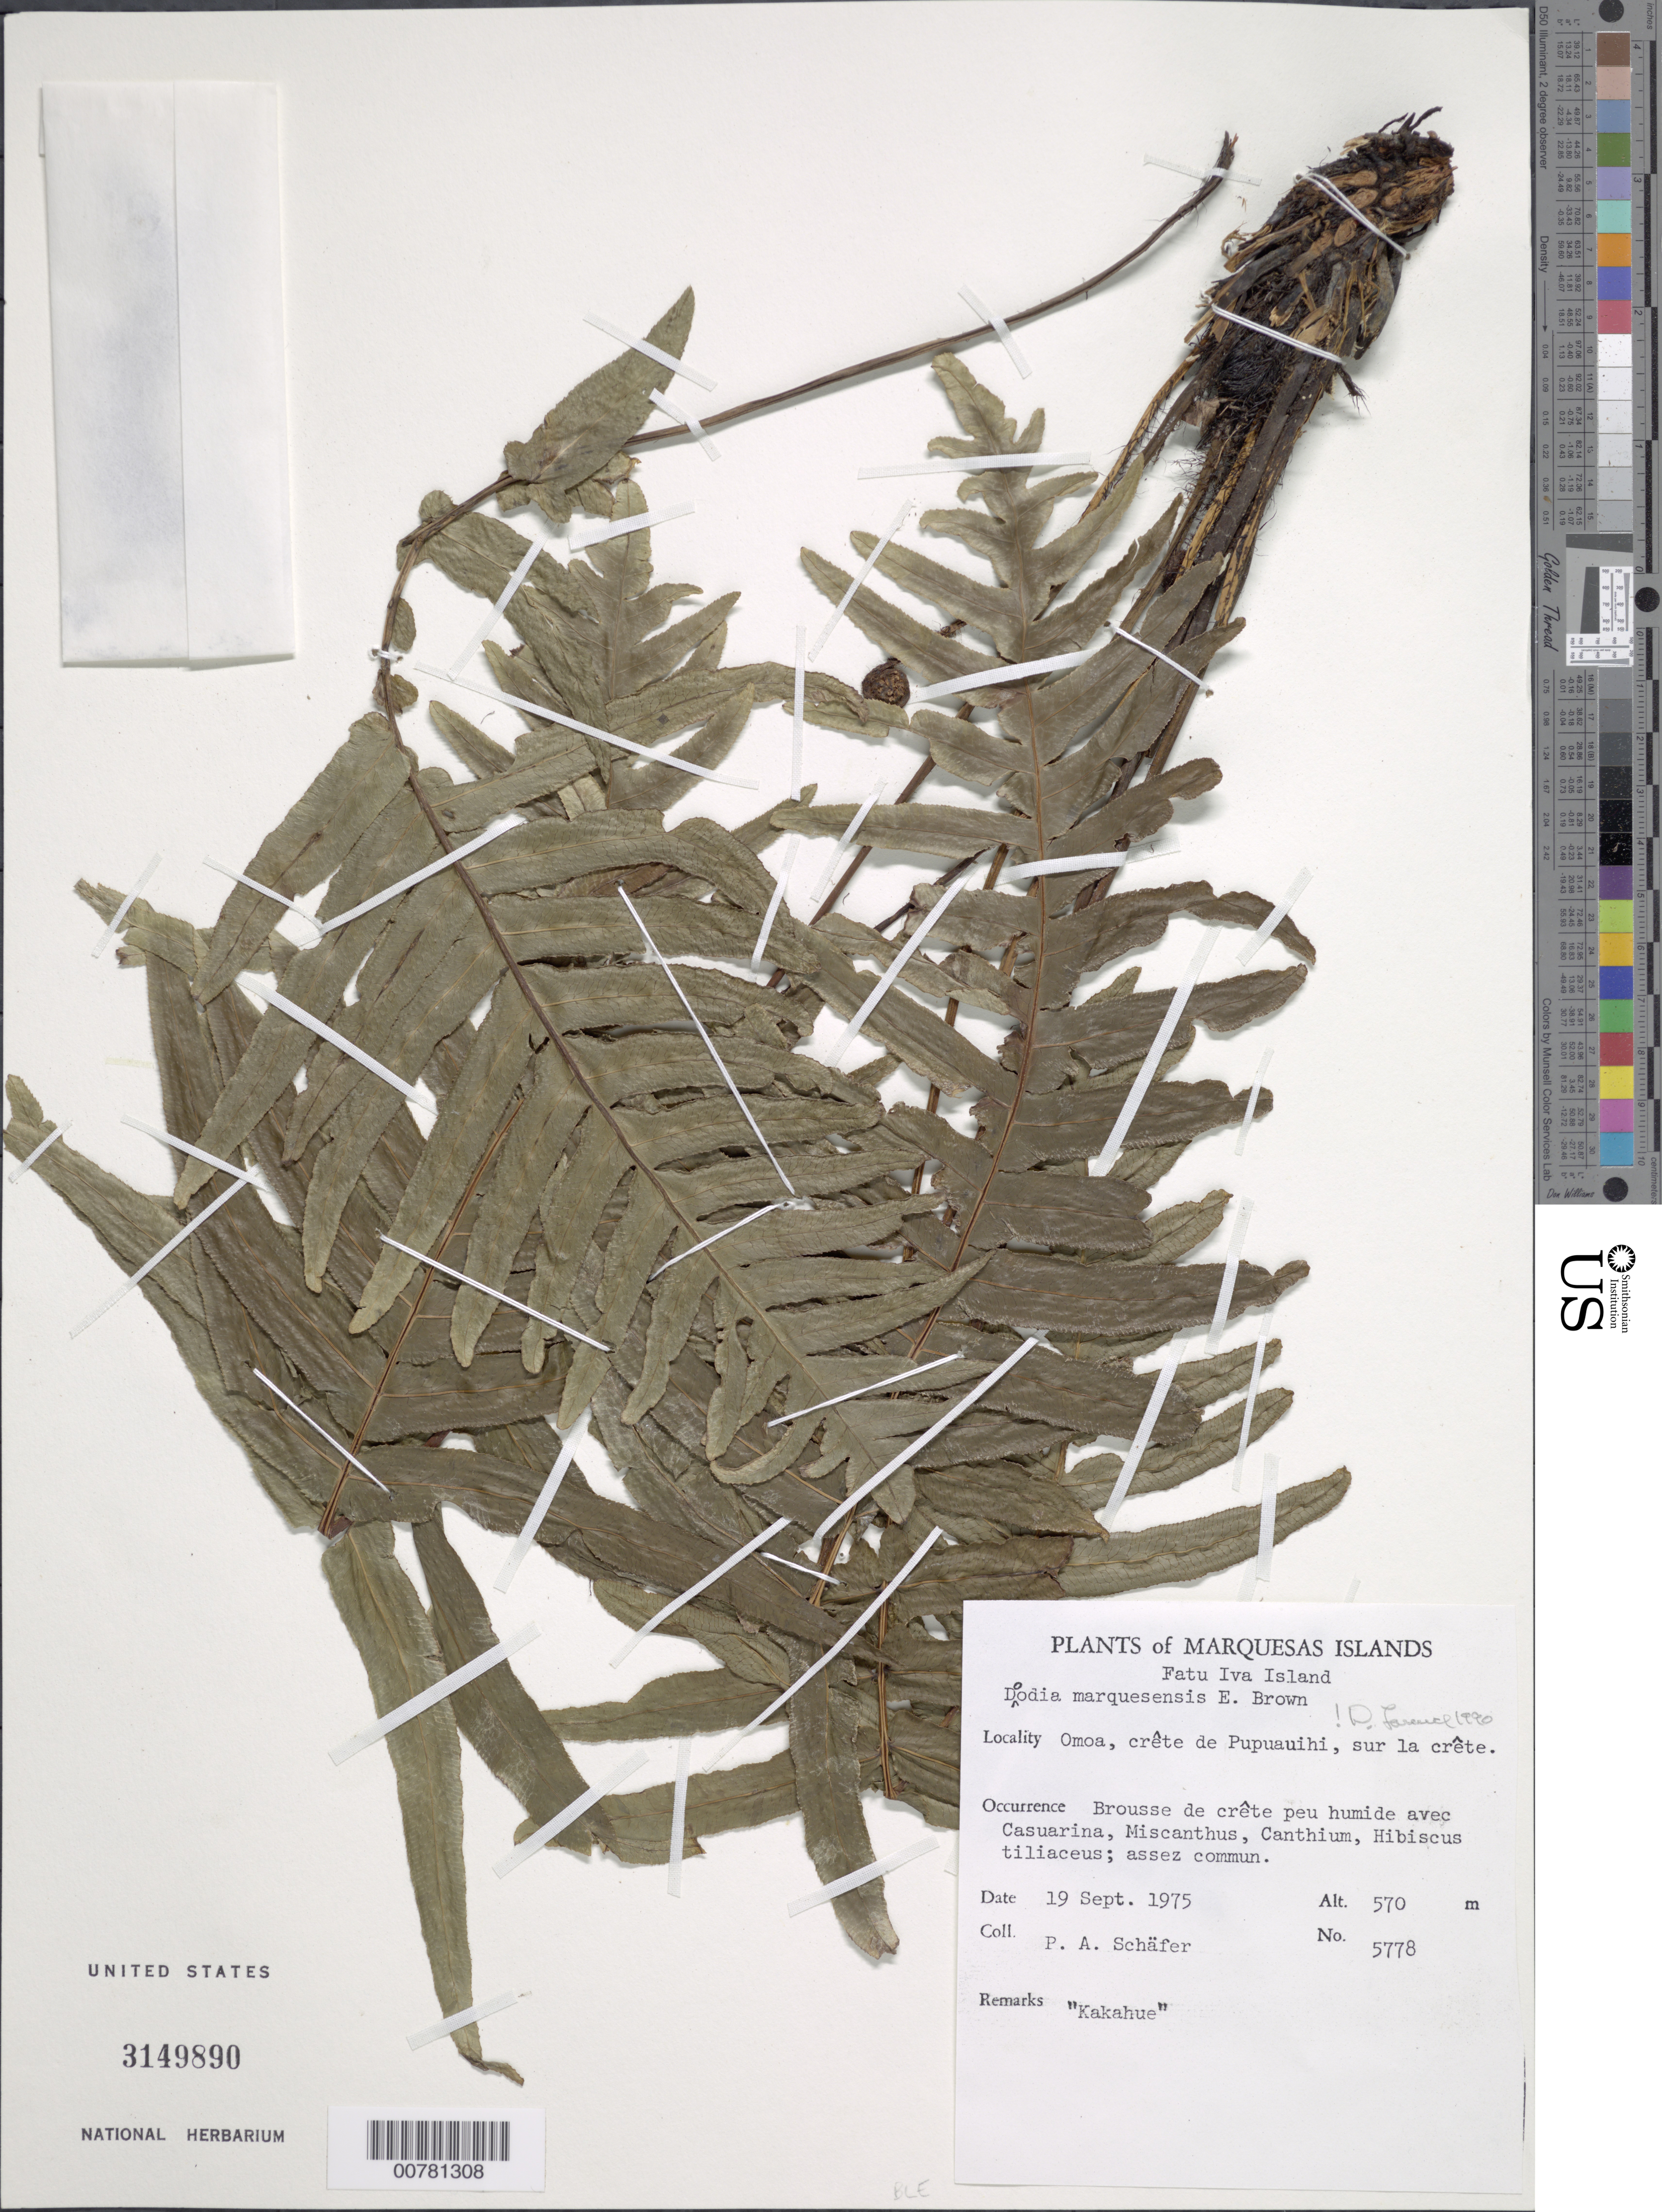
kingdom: Plantae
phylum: Tracheophyta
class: Polypodiopsida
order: Polypodiales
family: Blechnaceae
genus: Doodia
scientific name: Doodia marquesensis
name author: E.D. Br.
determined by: Lorence, David H., (PTBG), National Tropical Botanical Garden (UNITED STATES)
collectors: P. A. Schäfer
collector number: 5778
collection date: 1975-09-19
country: French Polynesia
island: Fatu Hiva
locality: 'Omo'a, crête de Pupuauihi, sur la crête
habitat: Brousse de crête peu humide avec Casuarina, Miscanthus, Canthium, Hibiscus tiliaceus;assez commun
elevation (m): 570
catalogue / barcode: US 3149890